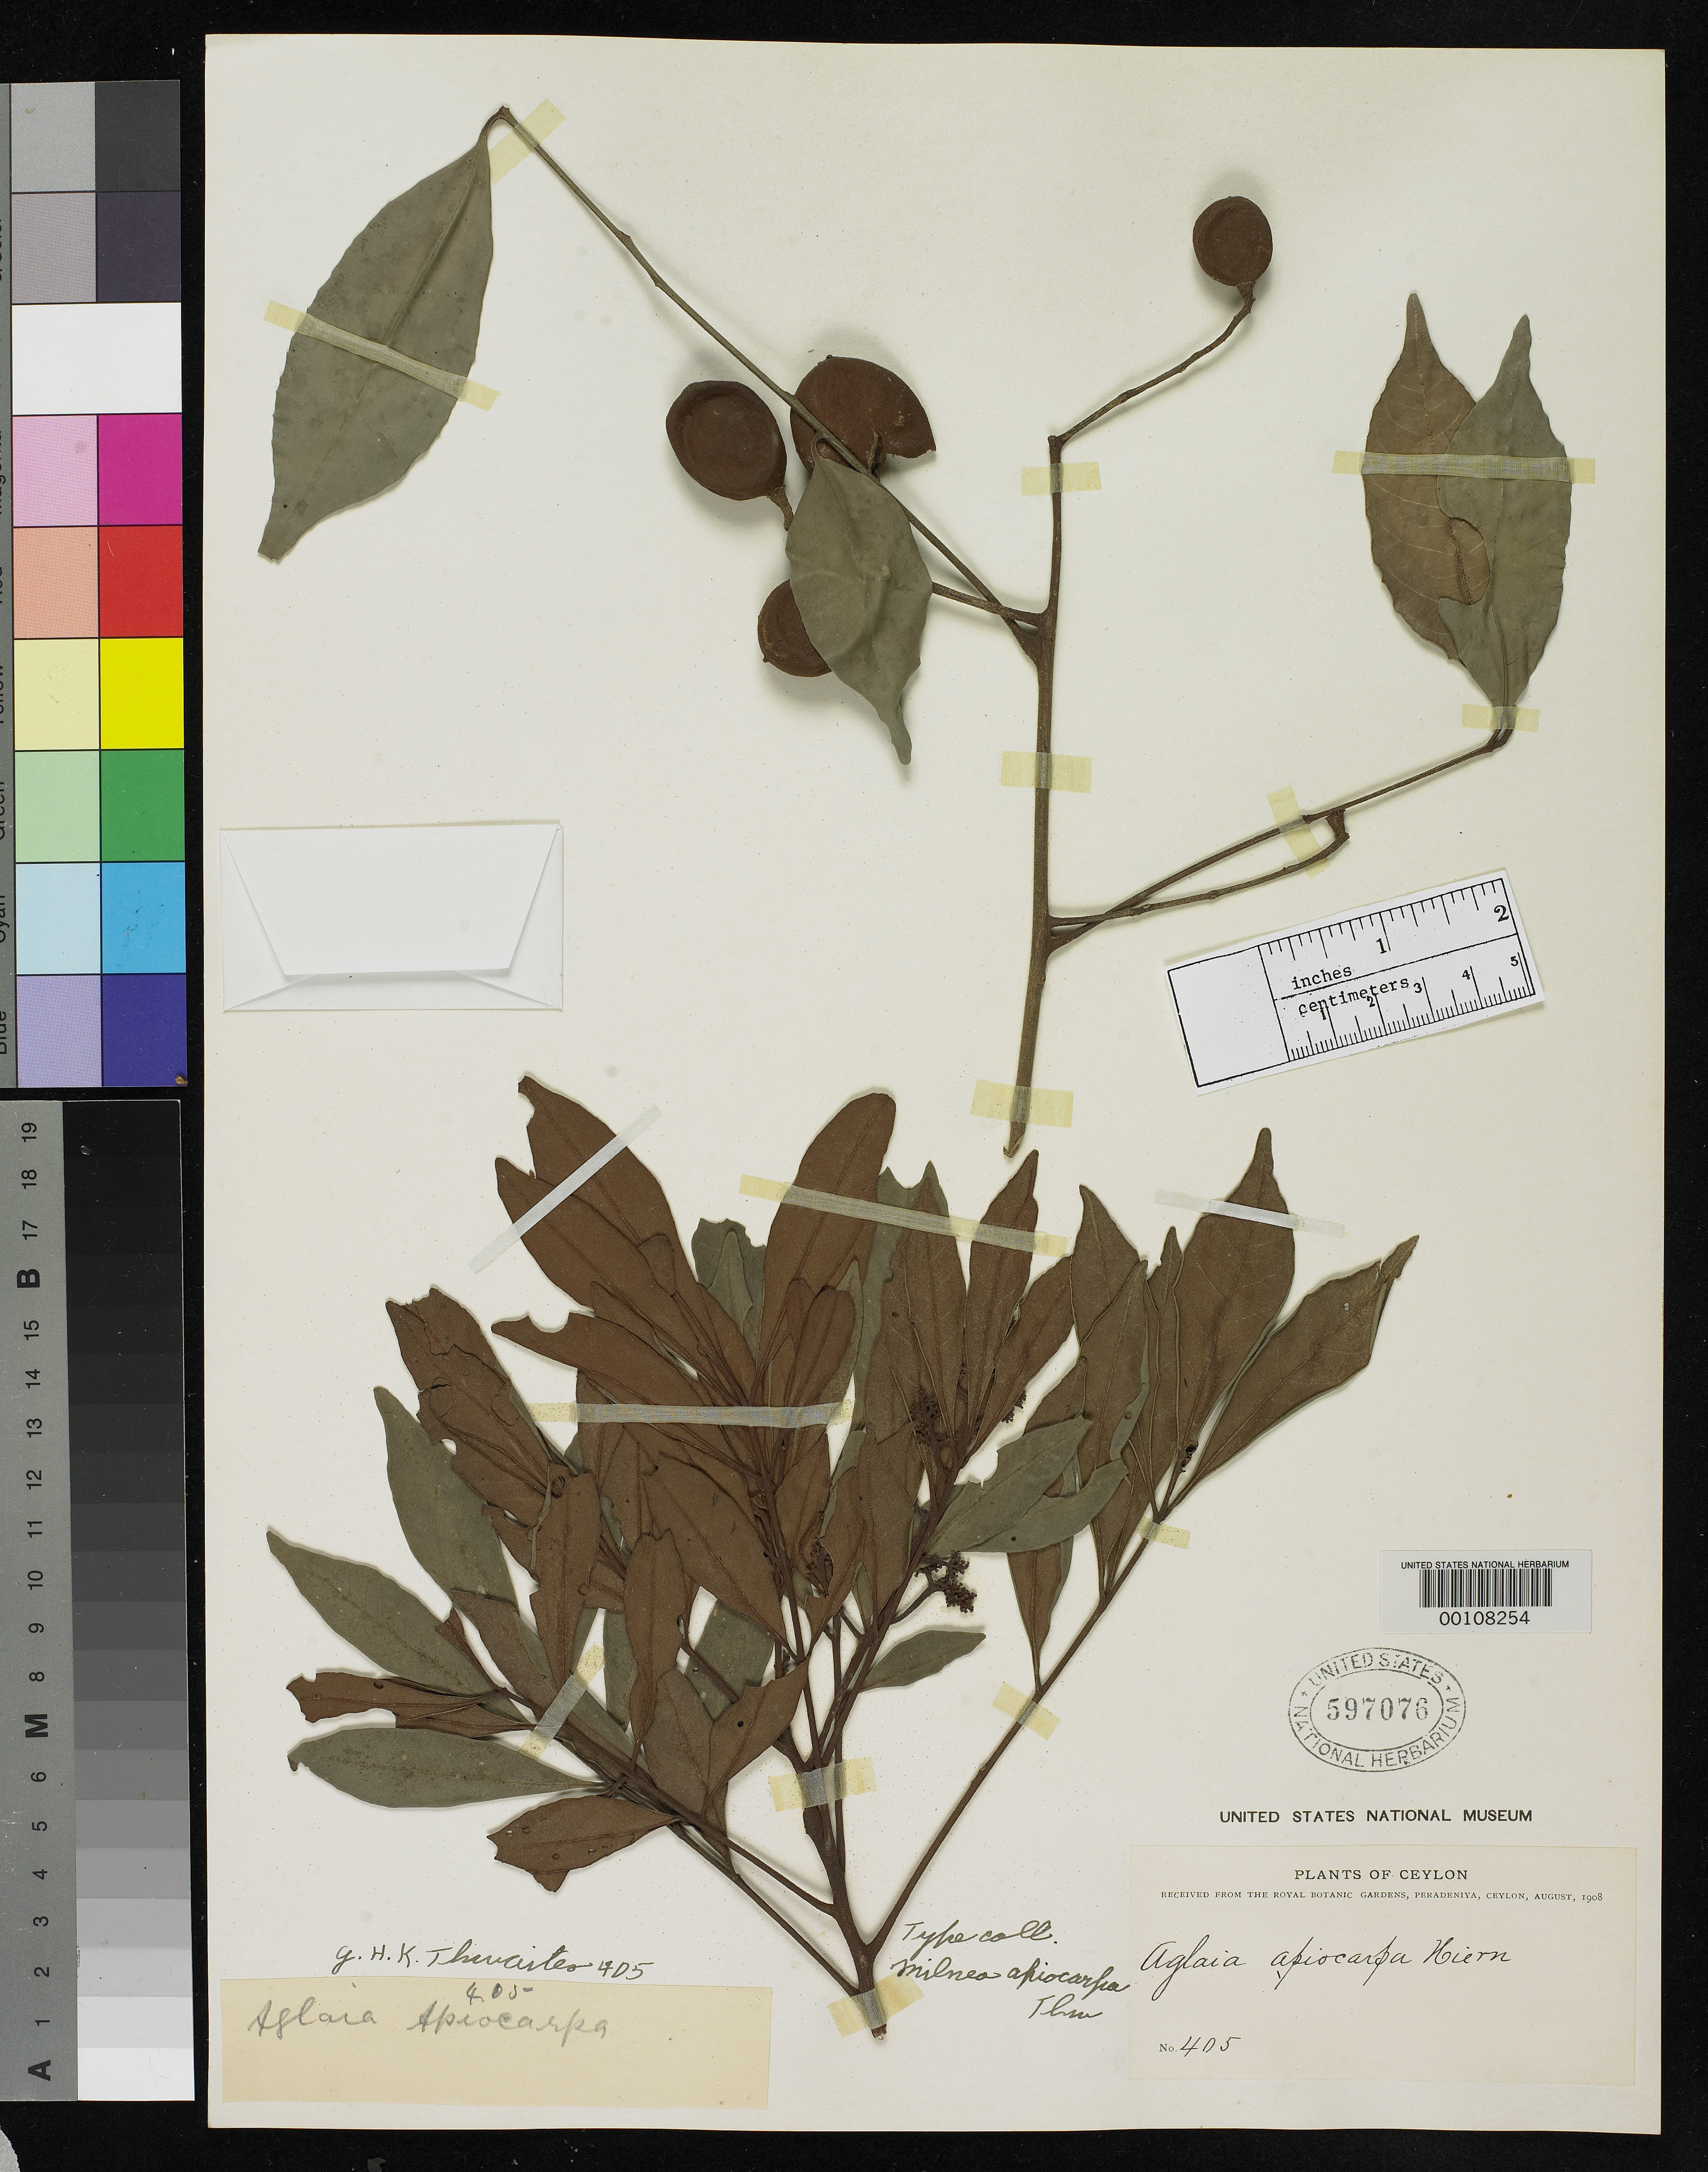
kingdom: Plantae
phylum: Tracheophyta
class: Magnoliopsida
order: Sapindales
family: Meliaceae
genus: Milnea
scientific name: Milnea apiocarpa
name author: Thwaites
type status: Type Collection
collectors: G. H. K. Thwaites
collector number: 405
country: Sri Lanka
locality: "Ceylon"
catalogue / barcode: US 597076